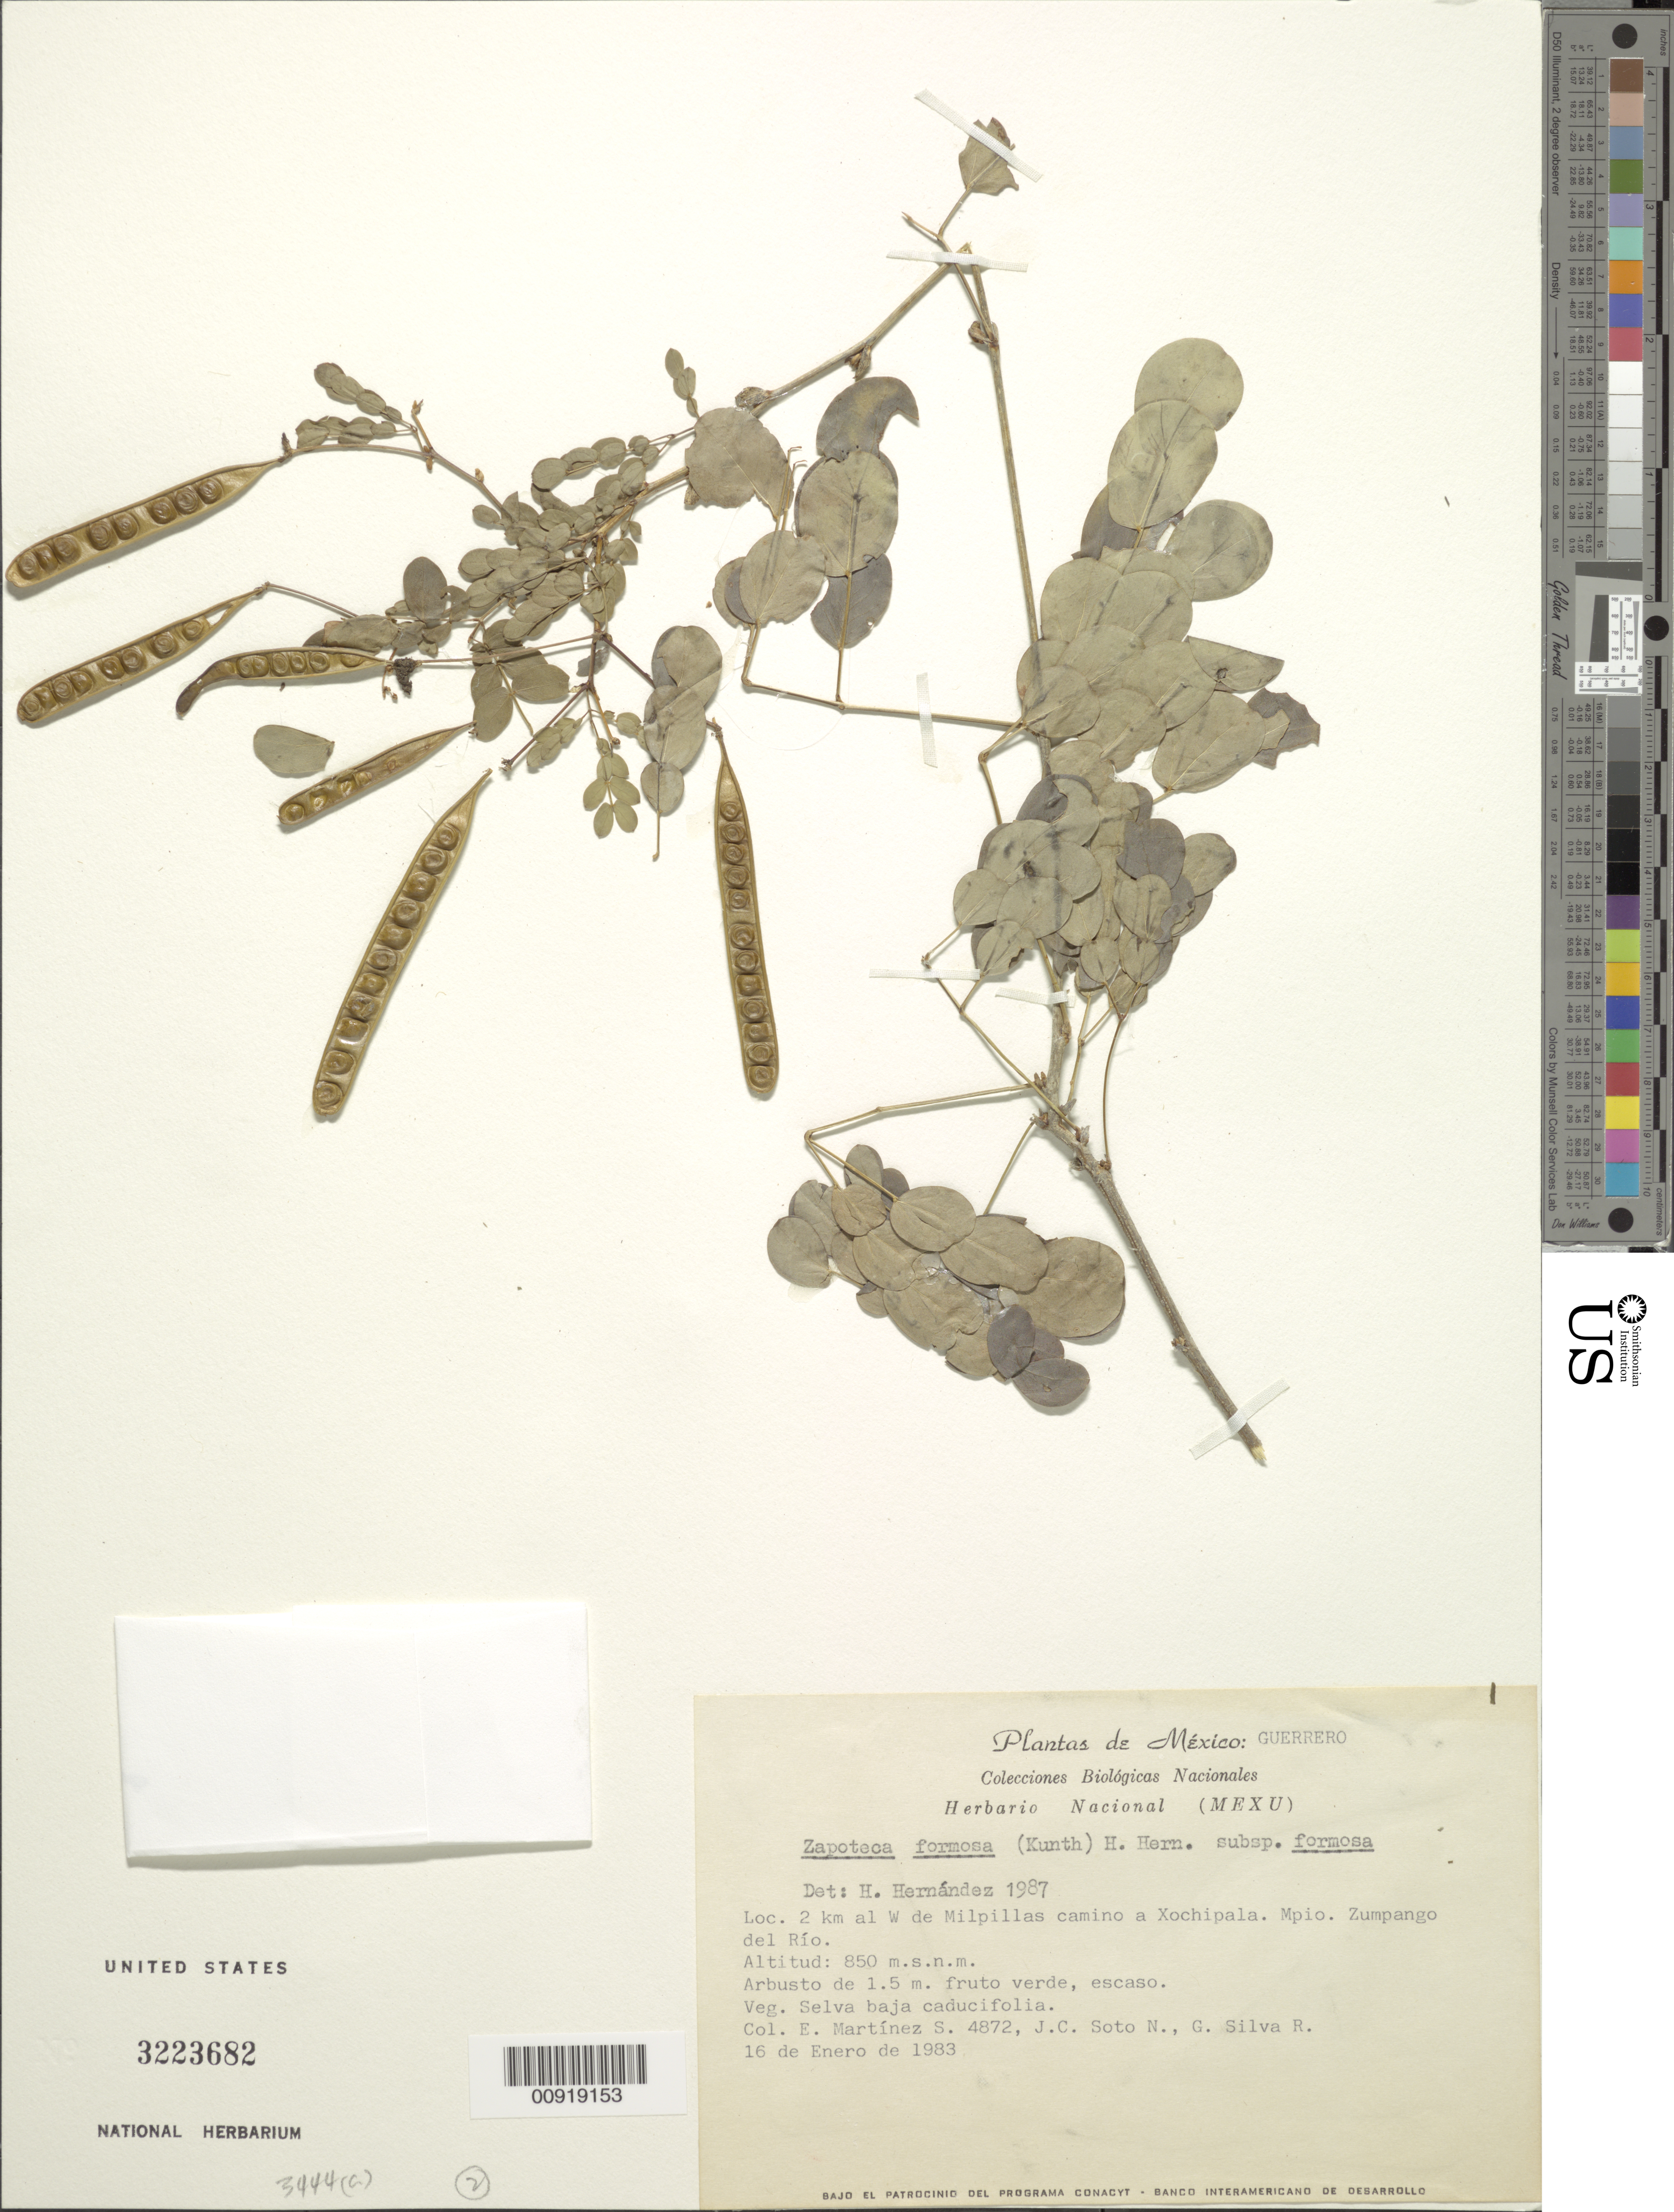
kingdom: Plantae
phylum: Tracheophyta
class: Magnoliopsida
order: Fabales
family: Fabaceae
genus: Zapoteca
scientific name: Zapoteca formosa subsp. formosa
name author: (Kunth) H.M. Hern.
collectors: E. M. Martínez S., J. Soto & G. Silva R.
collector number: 4872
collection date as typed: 16 Jan 1983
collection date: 1983-01-16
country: Mexico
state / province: Guerrero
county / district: Zumpango del Río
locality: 2 km. al W de Milpillas camino a Xochipala. Mpio. Zumpango del Río, Chiapas.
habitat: Selva baja caducifolia.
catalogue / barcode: US 3223682